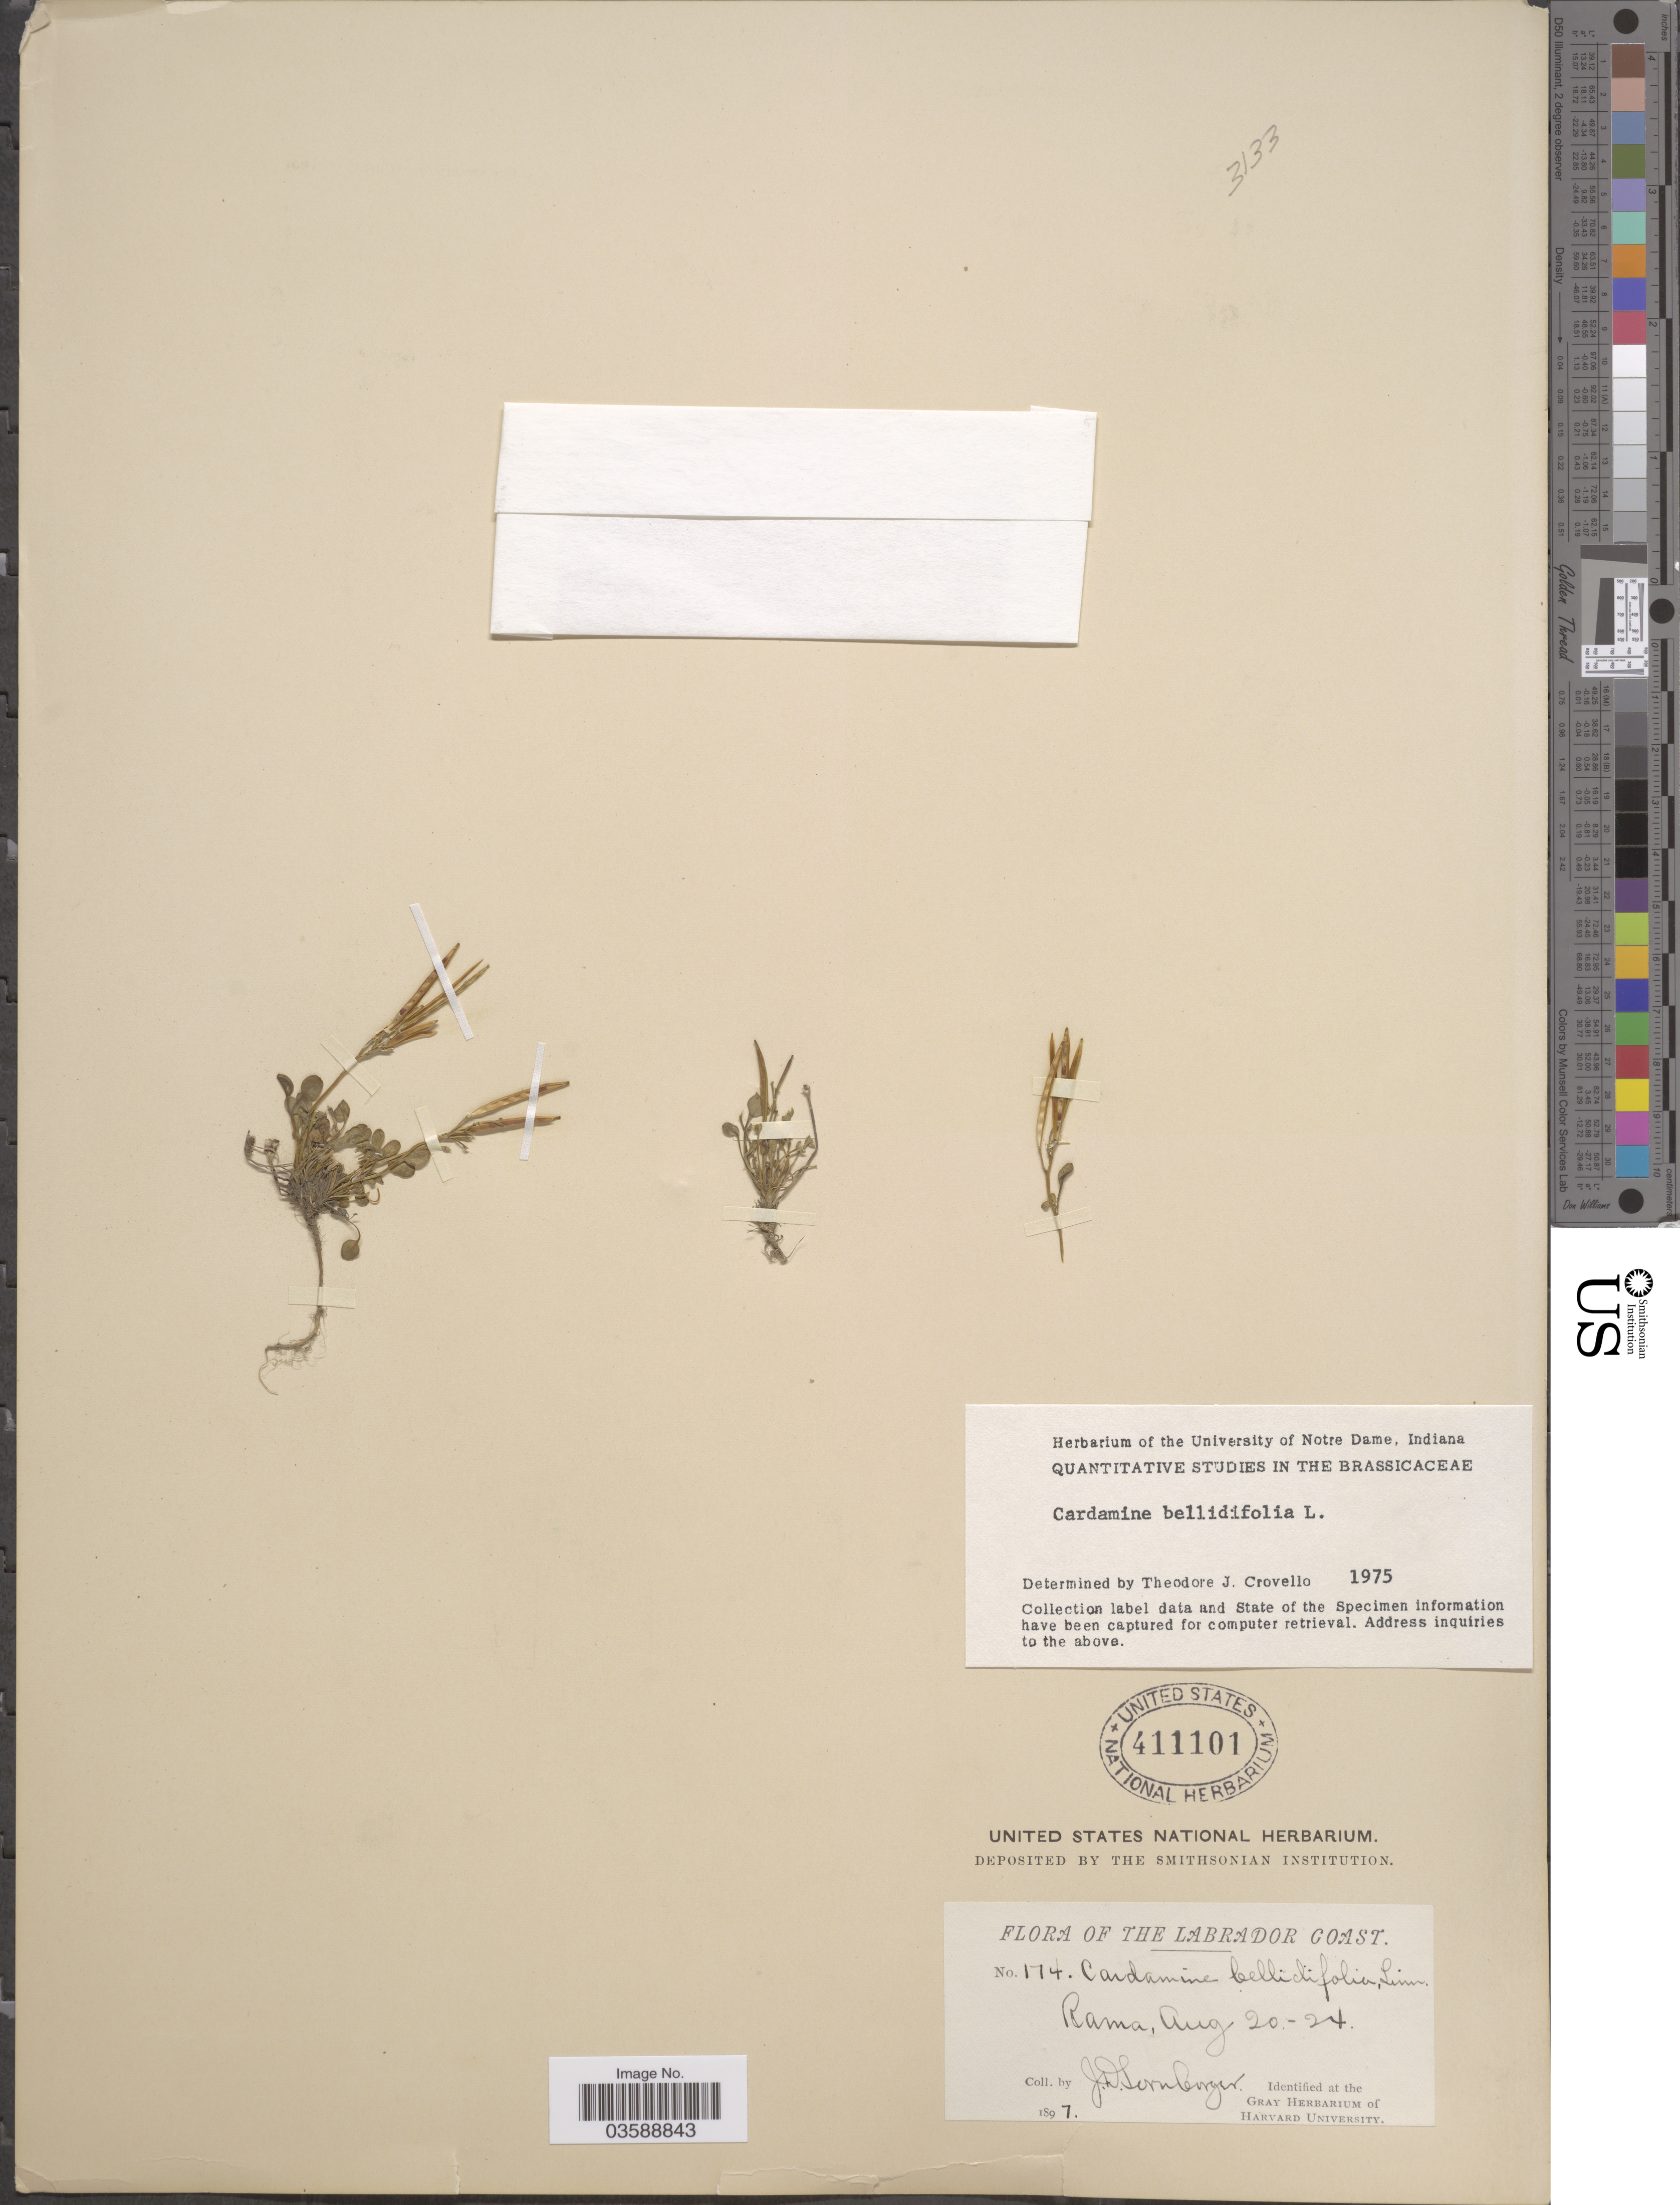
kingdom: Plantae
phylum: Tracheophyta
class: Magnoliopsida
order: Brassicales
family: Brassicaceae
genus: Cardamine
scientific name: Cardamine bellidifolia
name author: L.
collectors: J. Sornborger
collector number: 174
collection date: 1897-08-20/1897-08-24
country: Canada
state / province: Newfoundland and Labrador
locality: Labrador Coast. Rama.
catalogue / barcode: US 411101